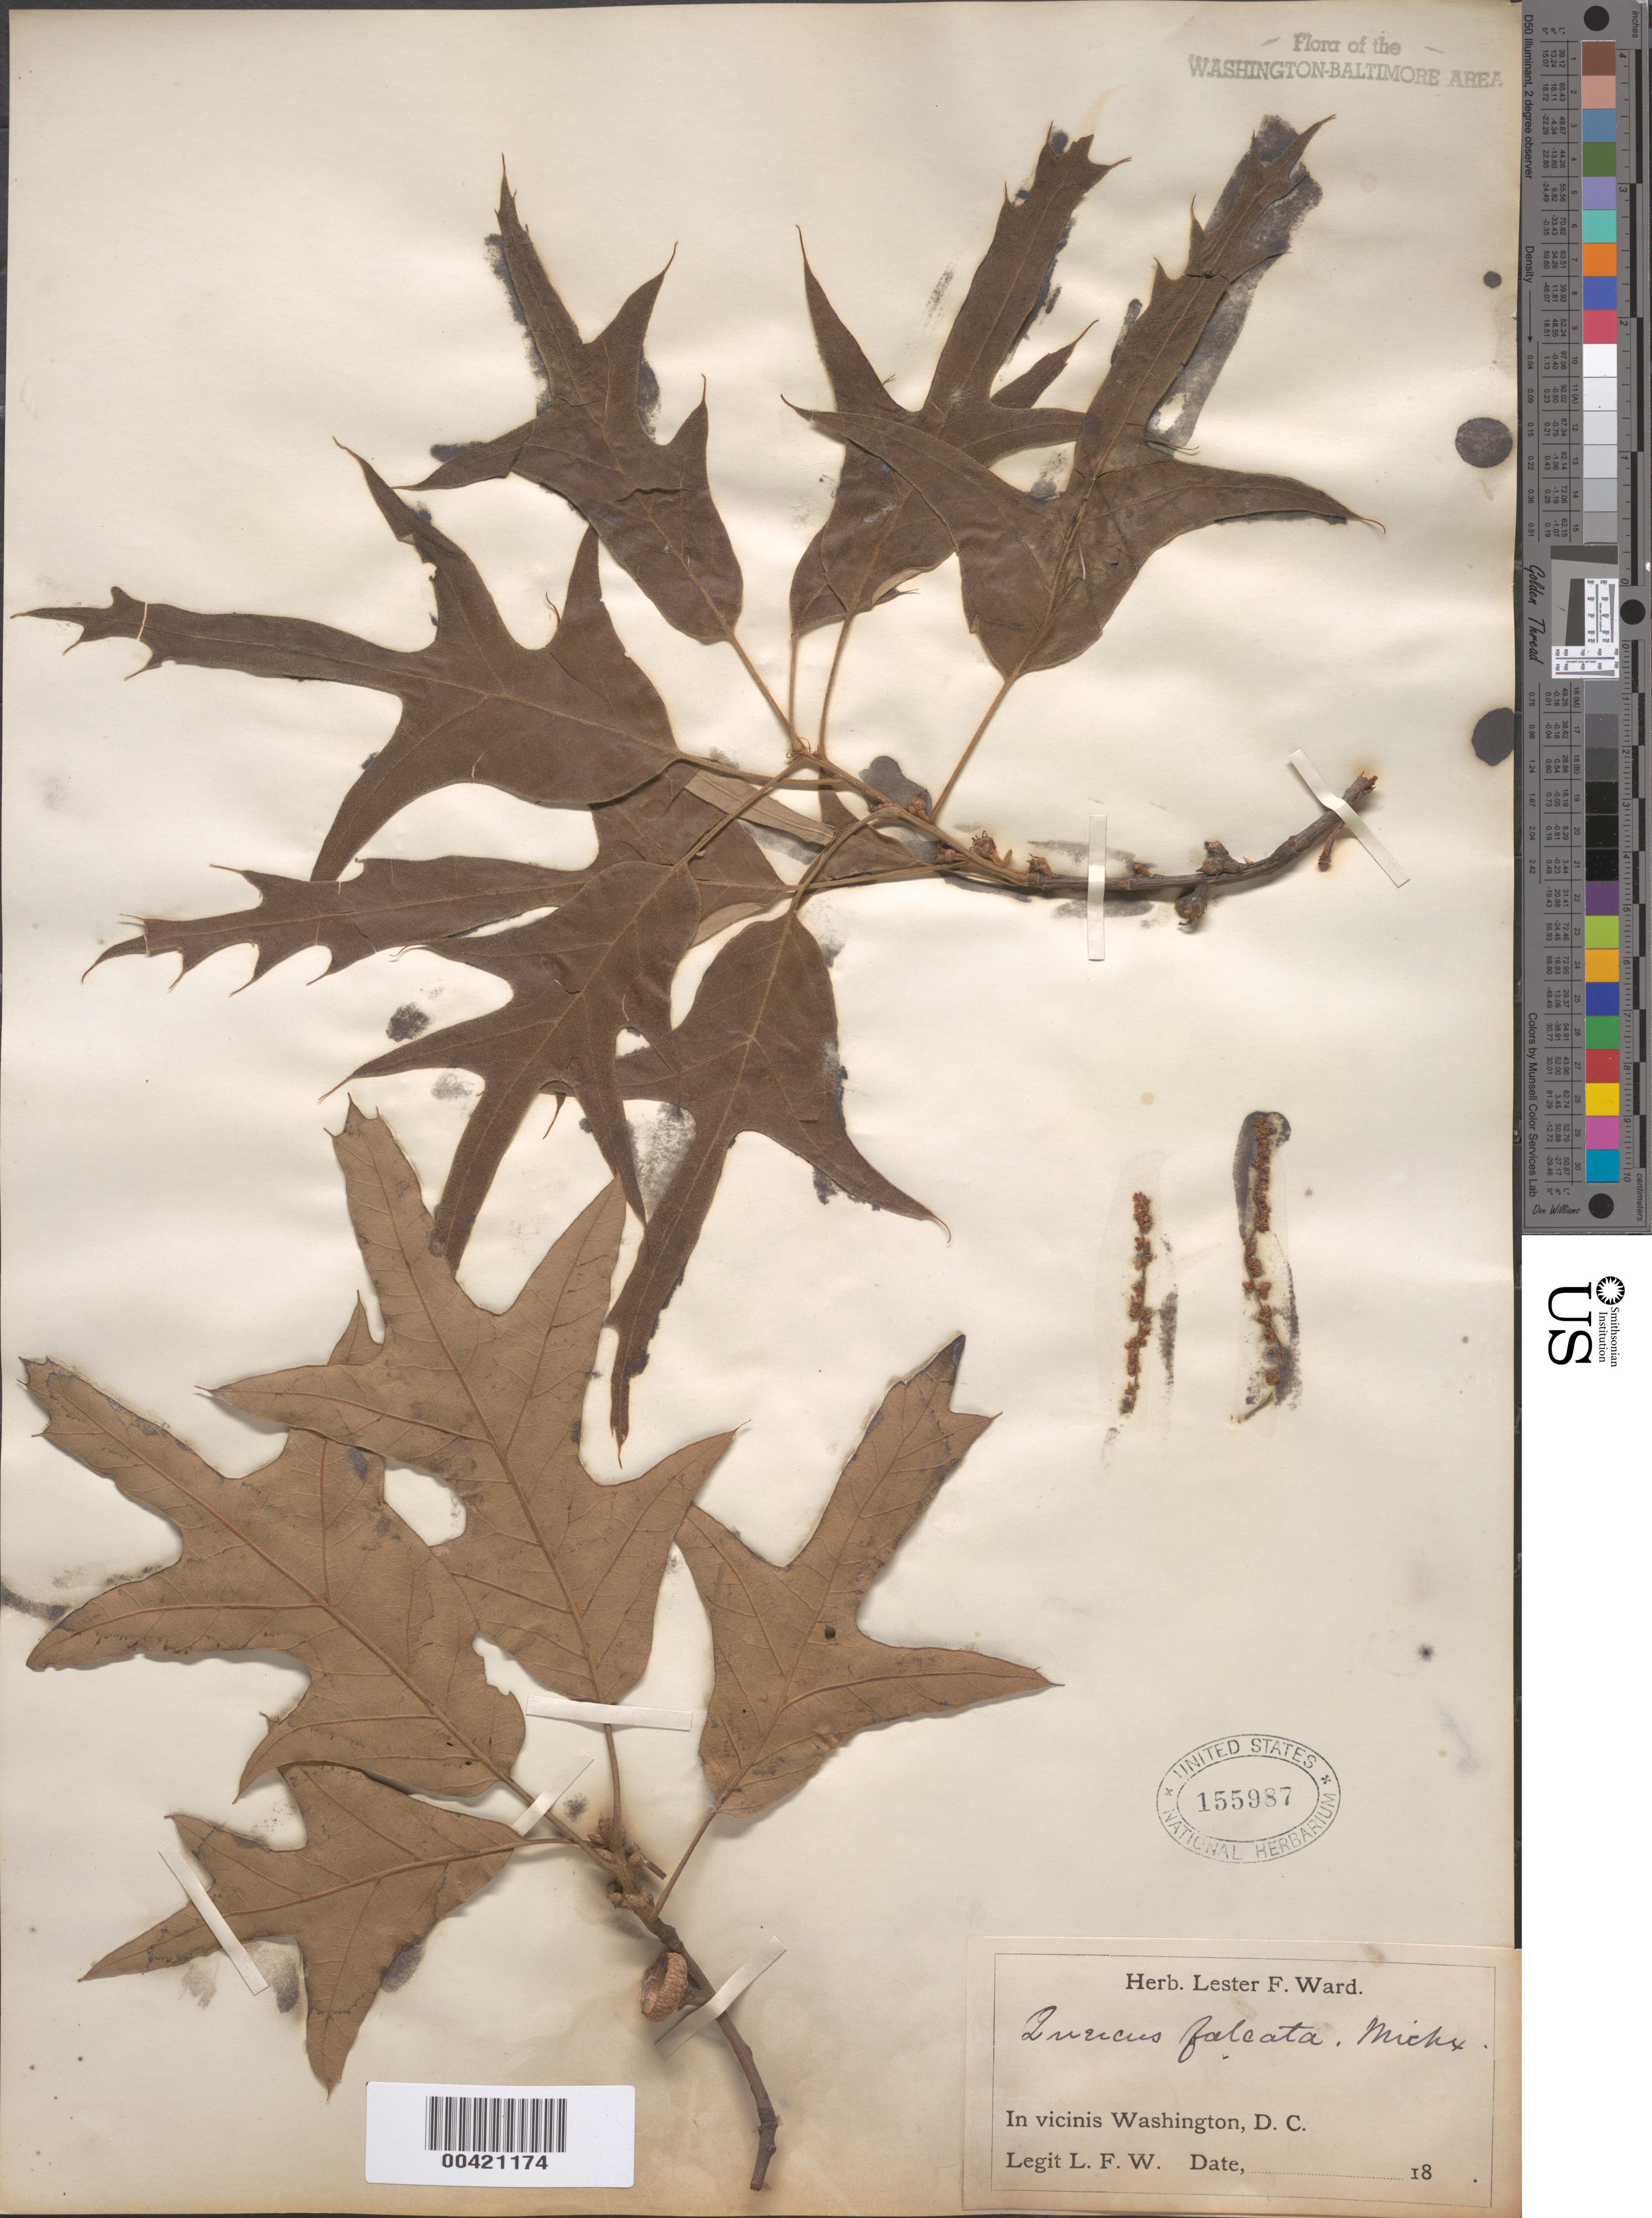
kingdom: Plantae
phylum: Tracheophyta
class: Magnoliopsida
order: Fagales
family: Fagaceae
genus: Quercus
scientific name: Quercus falcata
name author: Michx.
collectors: L. F. Ward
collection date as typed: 18--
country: United States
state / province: District of Columbia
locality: G.P.W., Washington D.C. area.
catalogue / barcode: US 155987